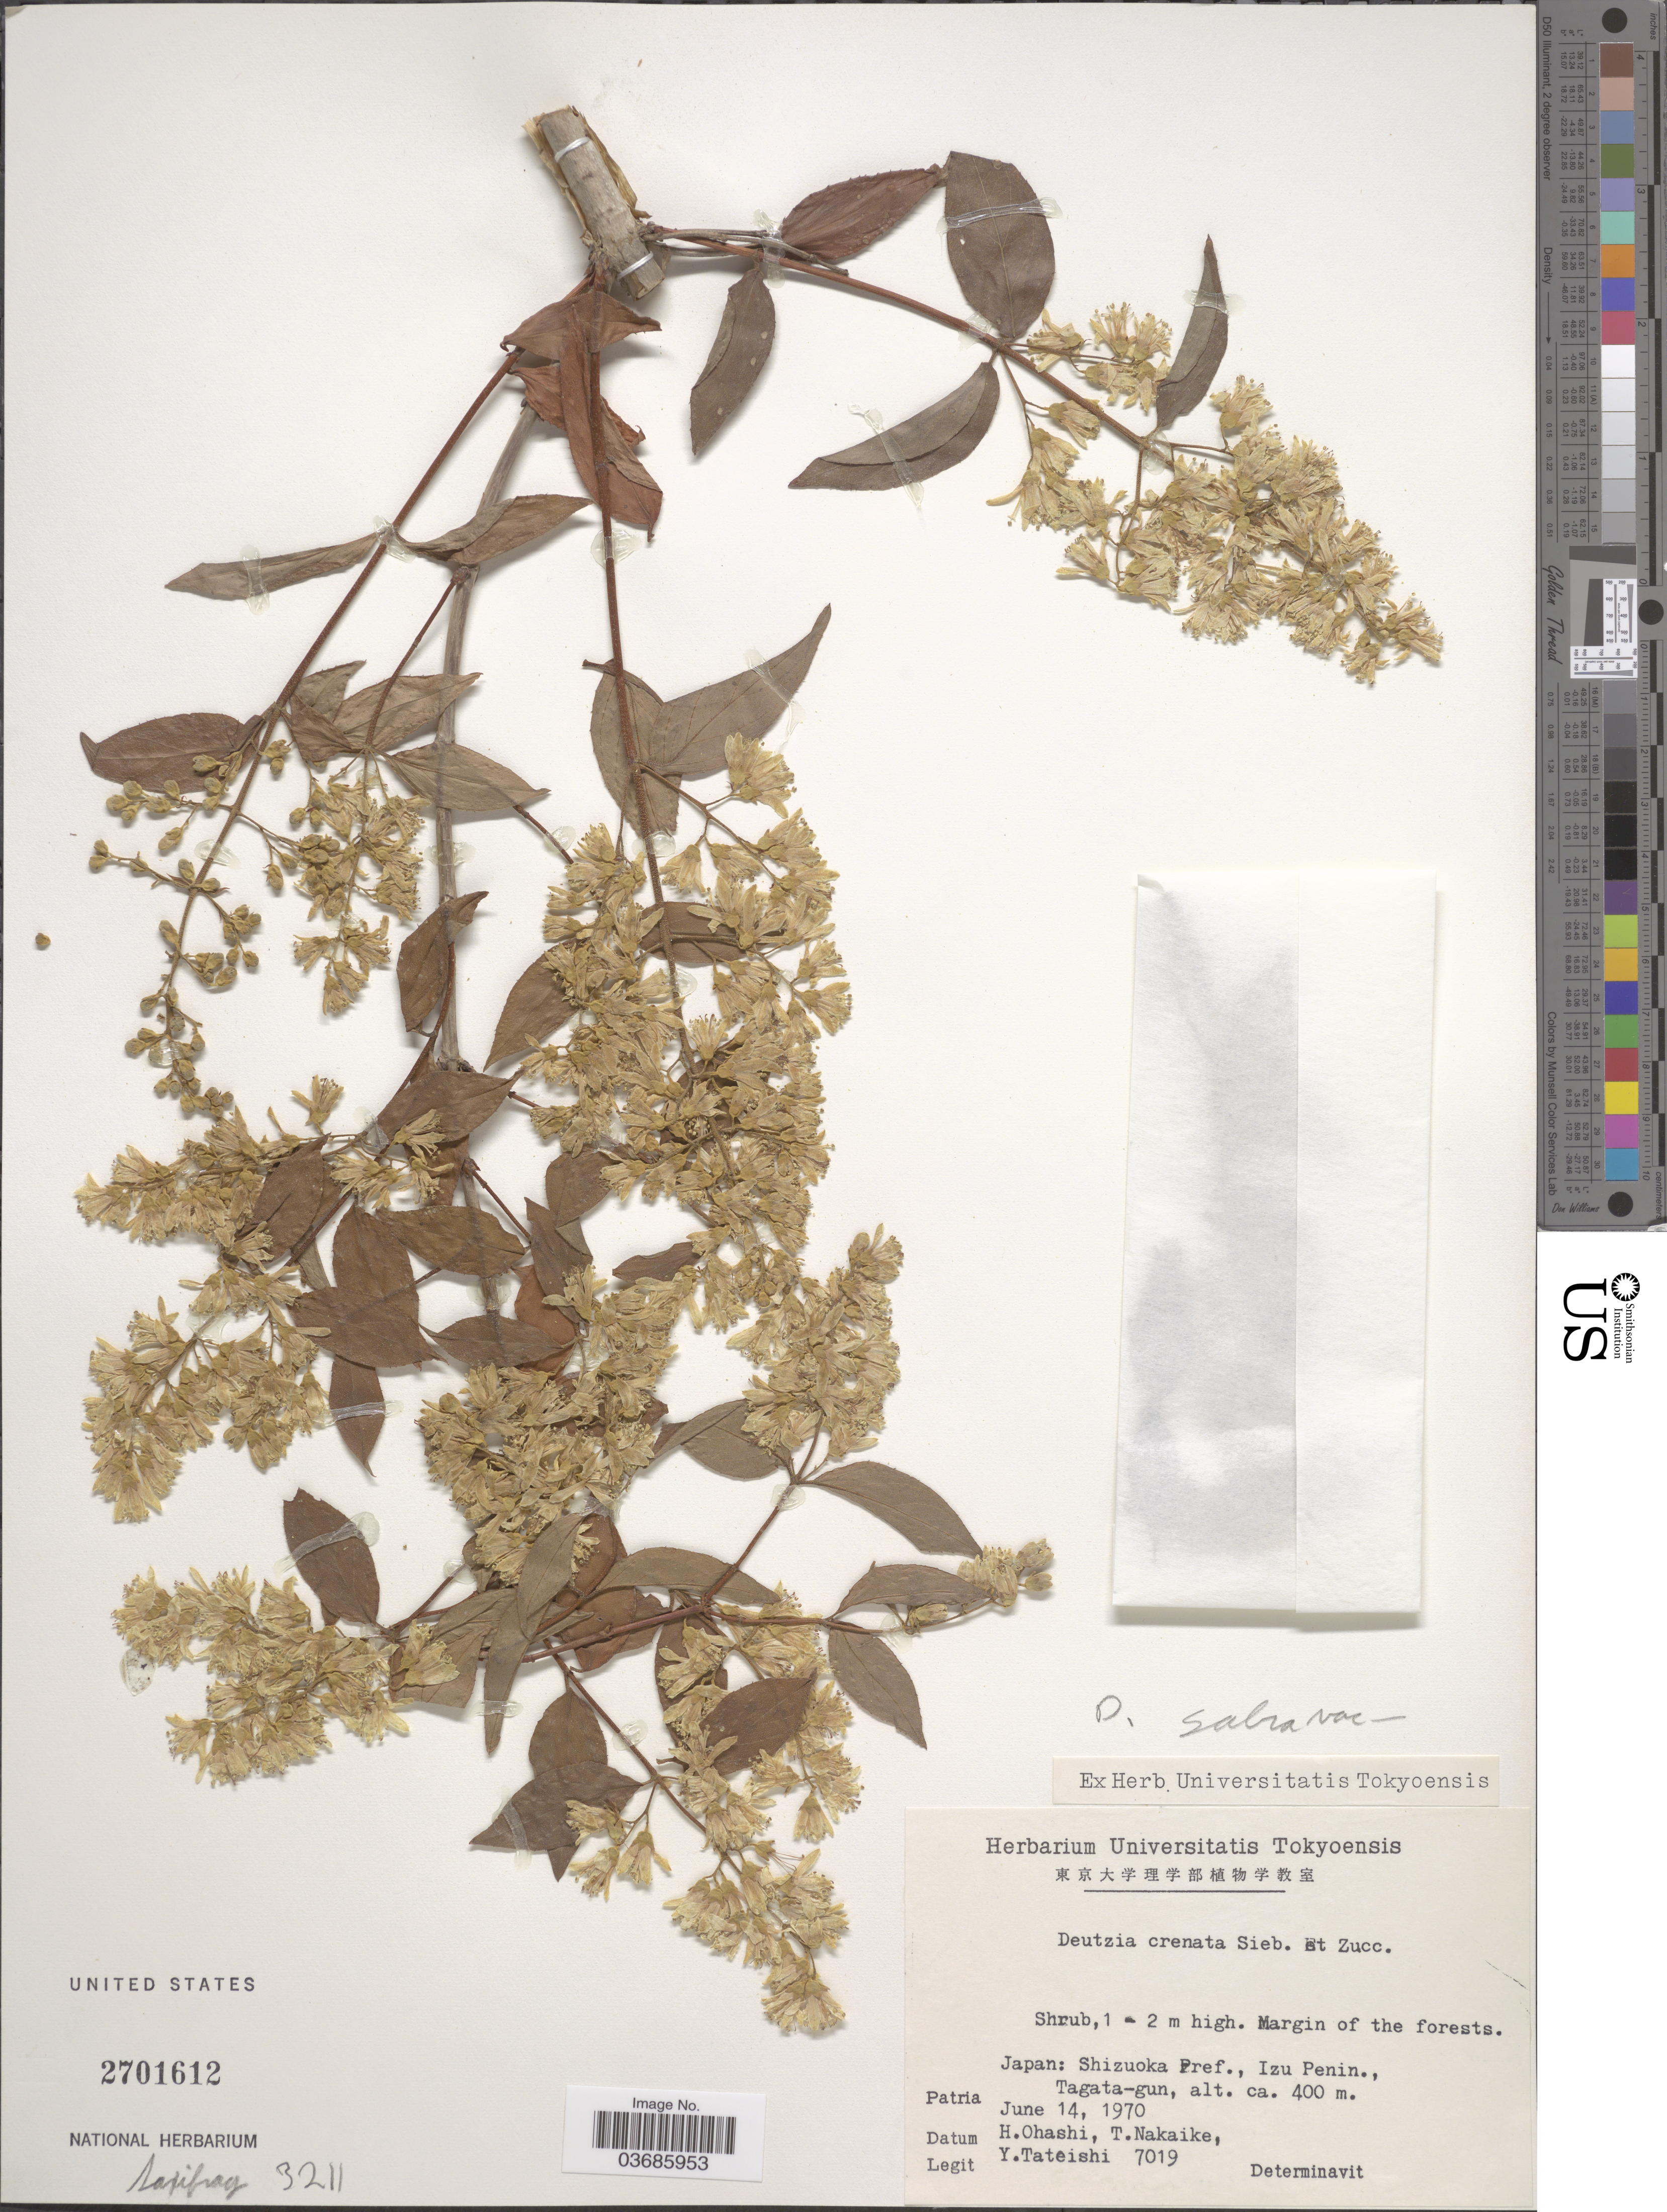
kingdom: Plantae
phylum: Tracheophyta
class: Magnoliopsida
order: Cornales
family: Hydrangeaceae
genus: Deutzia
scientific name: Deutzia scabra var. crenata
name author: Maxim.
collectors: Y. Tateishi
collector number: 7019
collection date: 1970-06-14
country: Japan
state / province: Sizuoka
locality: Shizuoka Pref., Izu Penin., Tagata-gun.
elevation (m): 400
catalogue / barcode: US 2701612